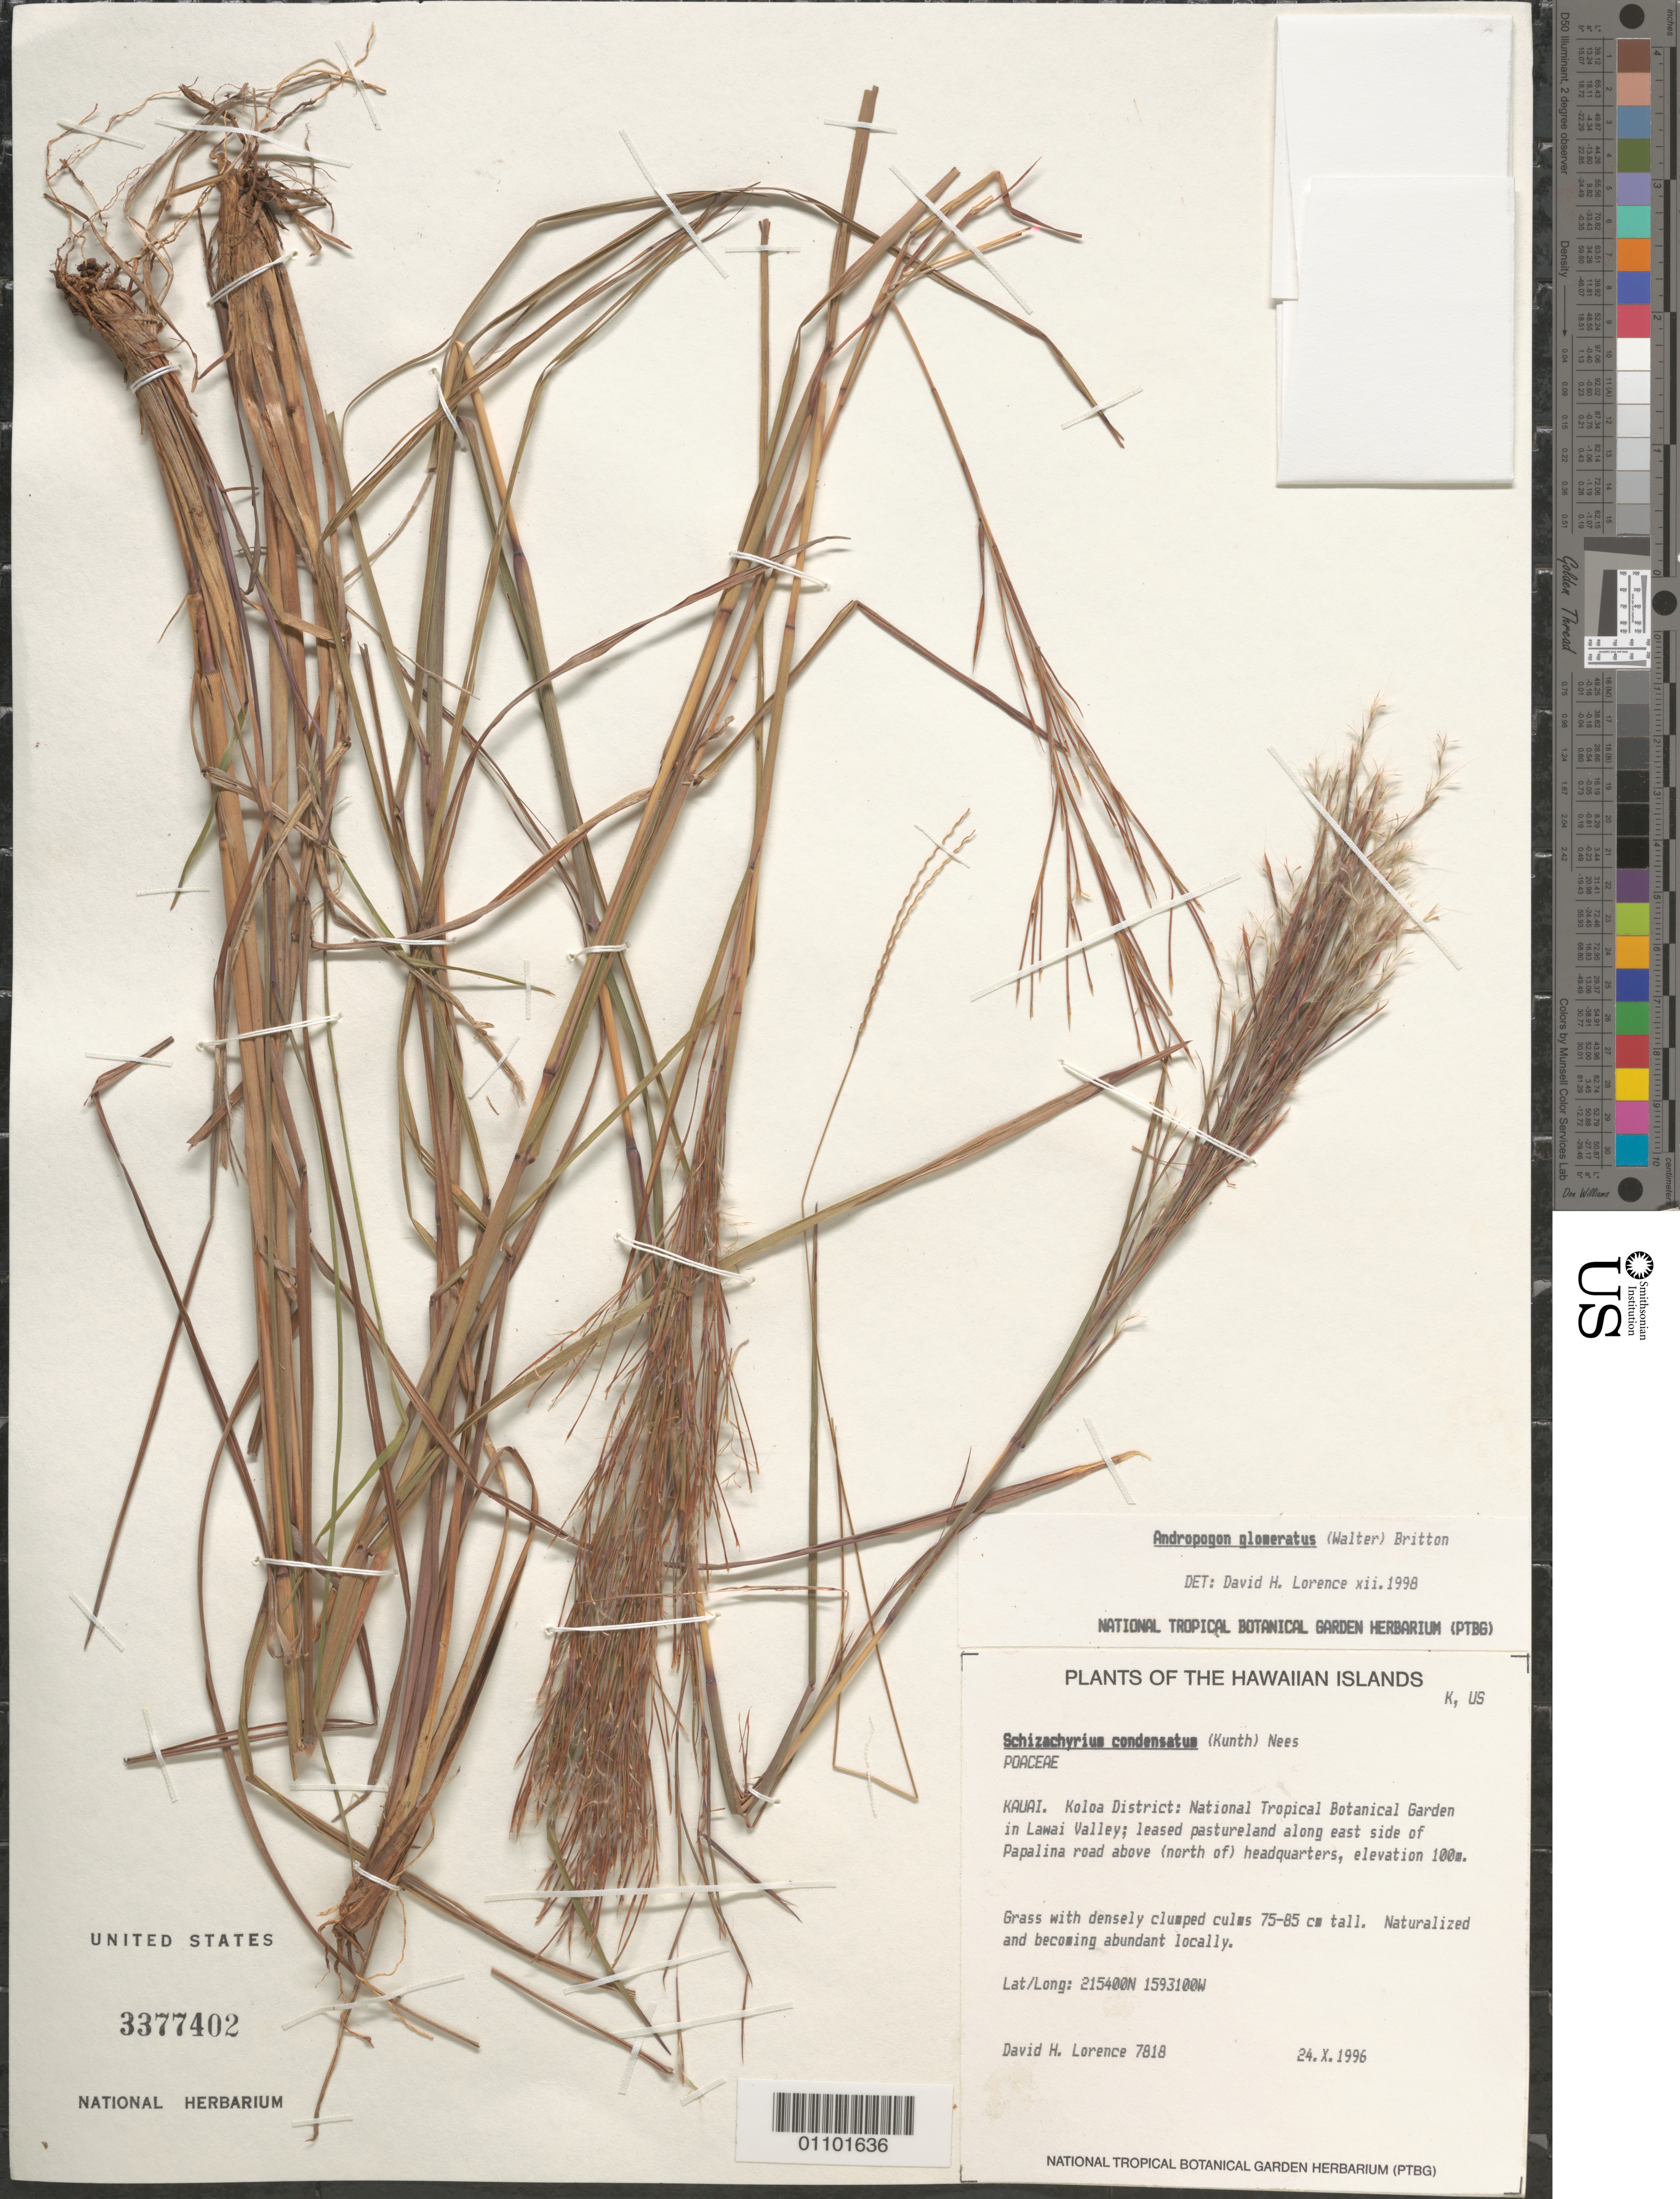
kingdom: Plantae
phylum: Tracheophyta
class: Liliopsida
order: Poales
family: Poaceae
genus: Schizachyrium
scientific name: Schizachyrium microstachyum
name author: (Desv. ex Ham.) Roseng. et al.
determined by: Faccenda, K.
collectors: D. Lorence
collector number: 7818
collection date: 1996-10-24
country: United States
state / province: Hawaii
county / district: Kauai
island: Kaua'i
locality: Koloa District, National Tropical Botanical Garden in Lawai Valley, leased pastureland along east side of Papalina road above (north of) headquarters.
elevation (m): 100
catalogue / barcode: US 3377402